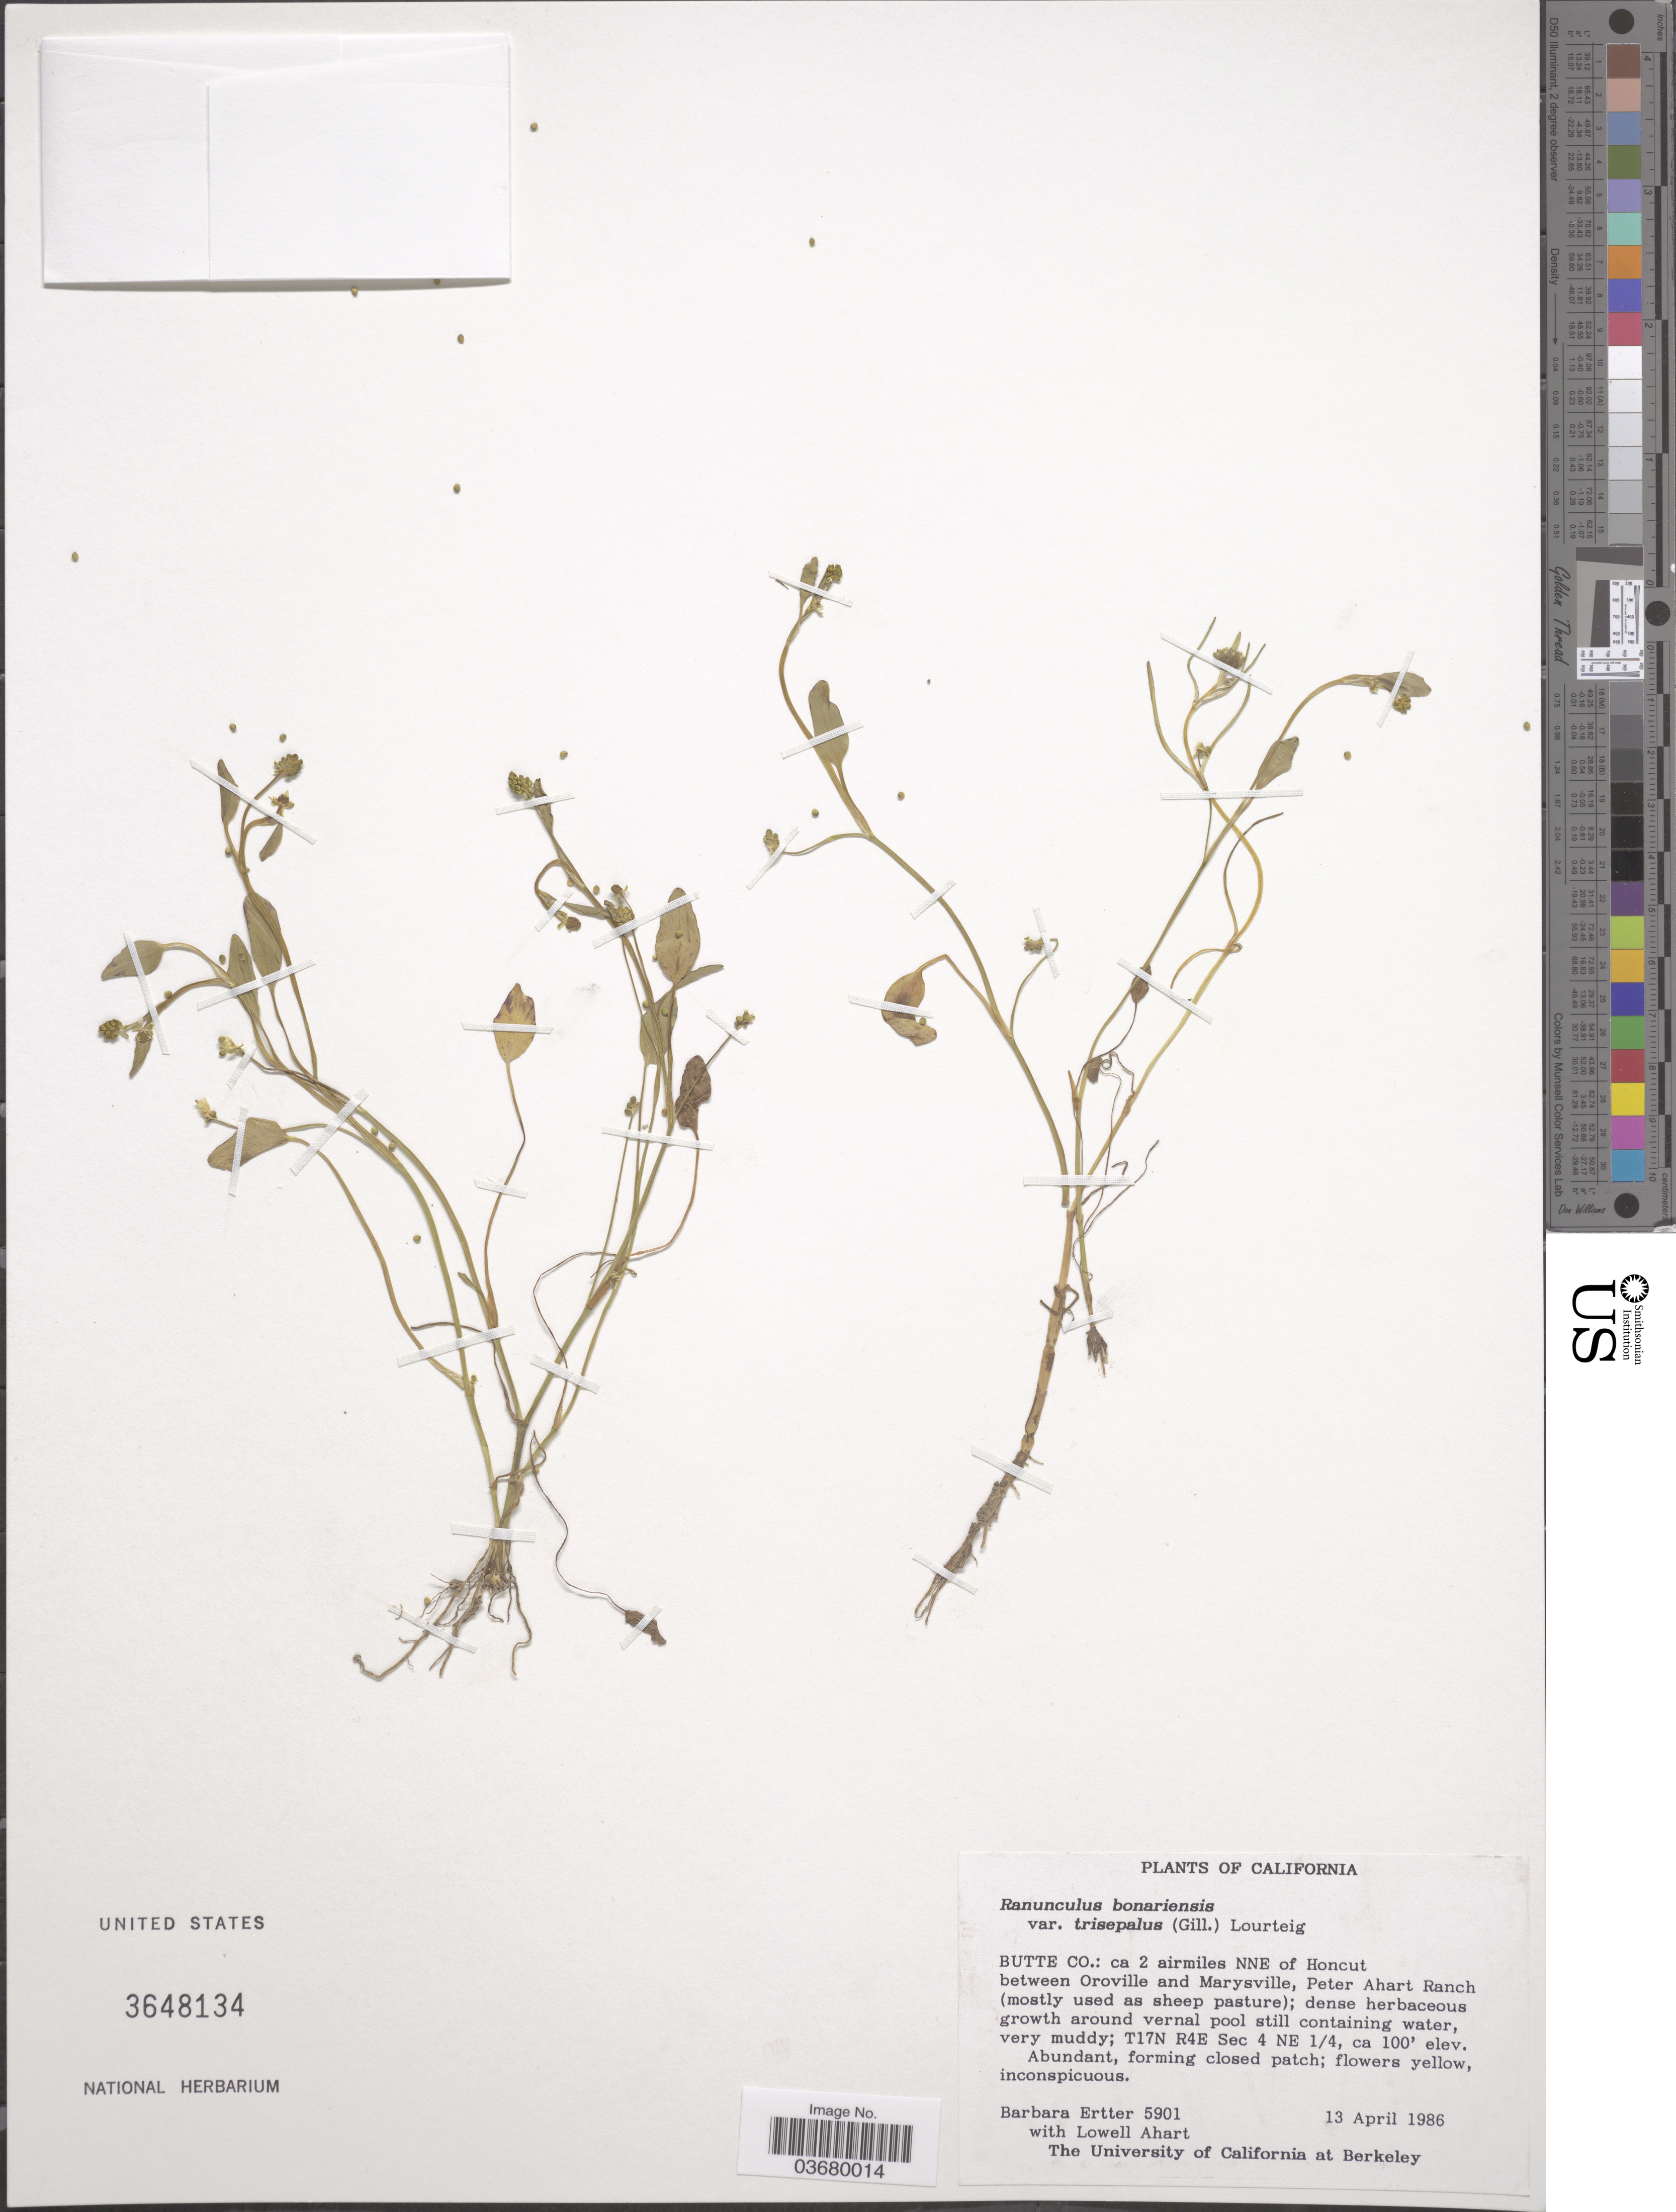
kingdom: Plantae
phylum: Tracheophyta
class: Magnoliopsida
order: Ranunculales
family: Ranunculaceae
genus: Ranunculus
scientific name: Ranunculus bonariensis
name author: Poir.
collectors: B. Ertter & L. Ahart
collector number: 5901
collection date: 1986-04-13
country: United States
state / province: California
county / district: Butte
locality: Butte Co.: ca 2 airmiles NNE of Honcut between Oroville and Marysville, Peter Ahart Ranch; T17N R4E Sec 4 NE 1/4.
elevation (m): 30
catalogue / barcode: US 3648134